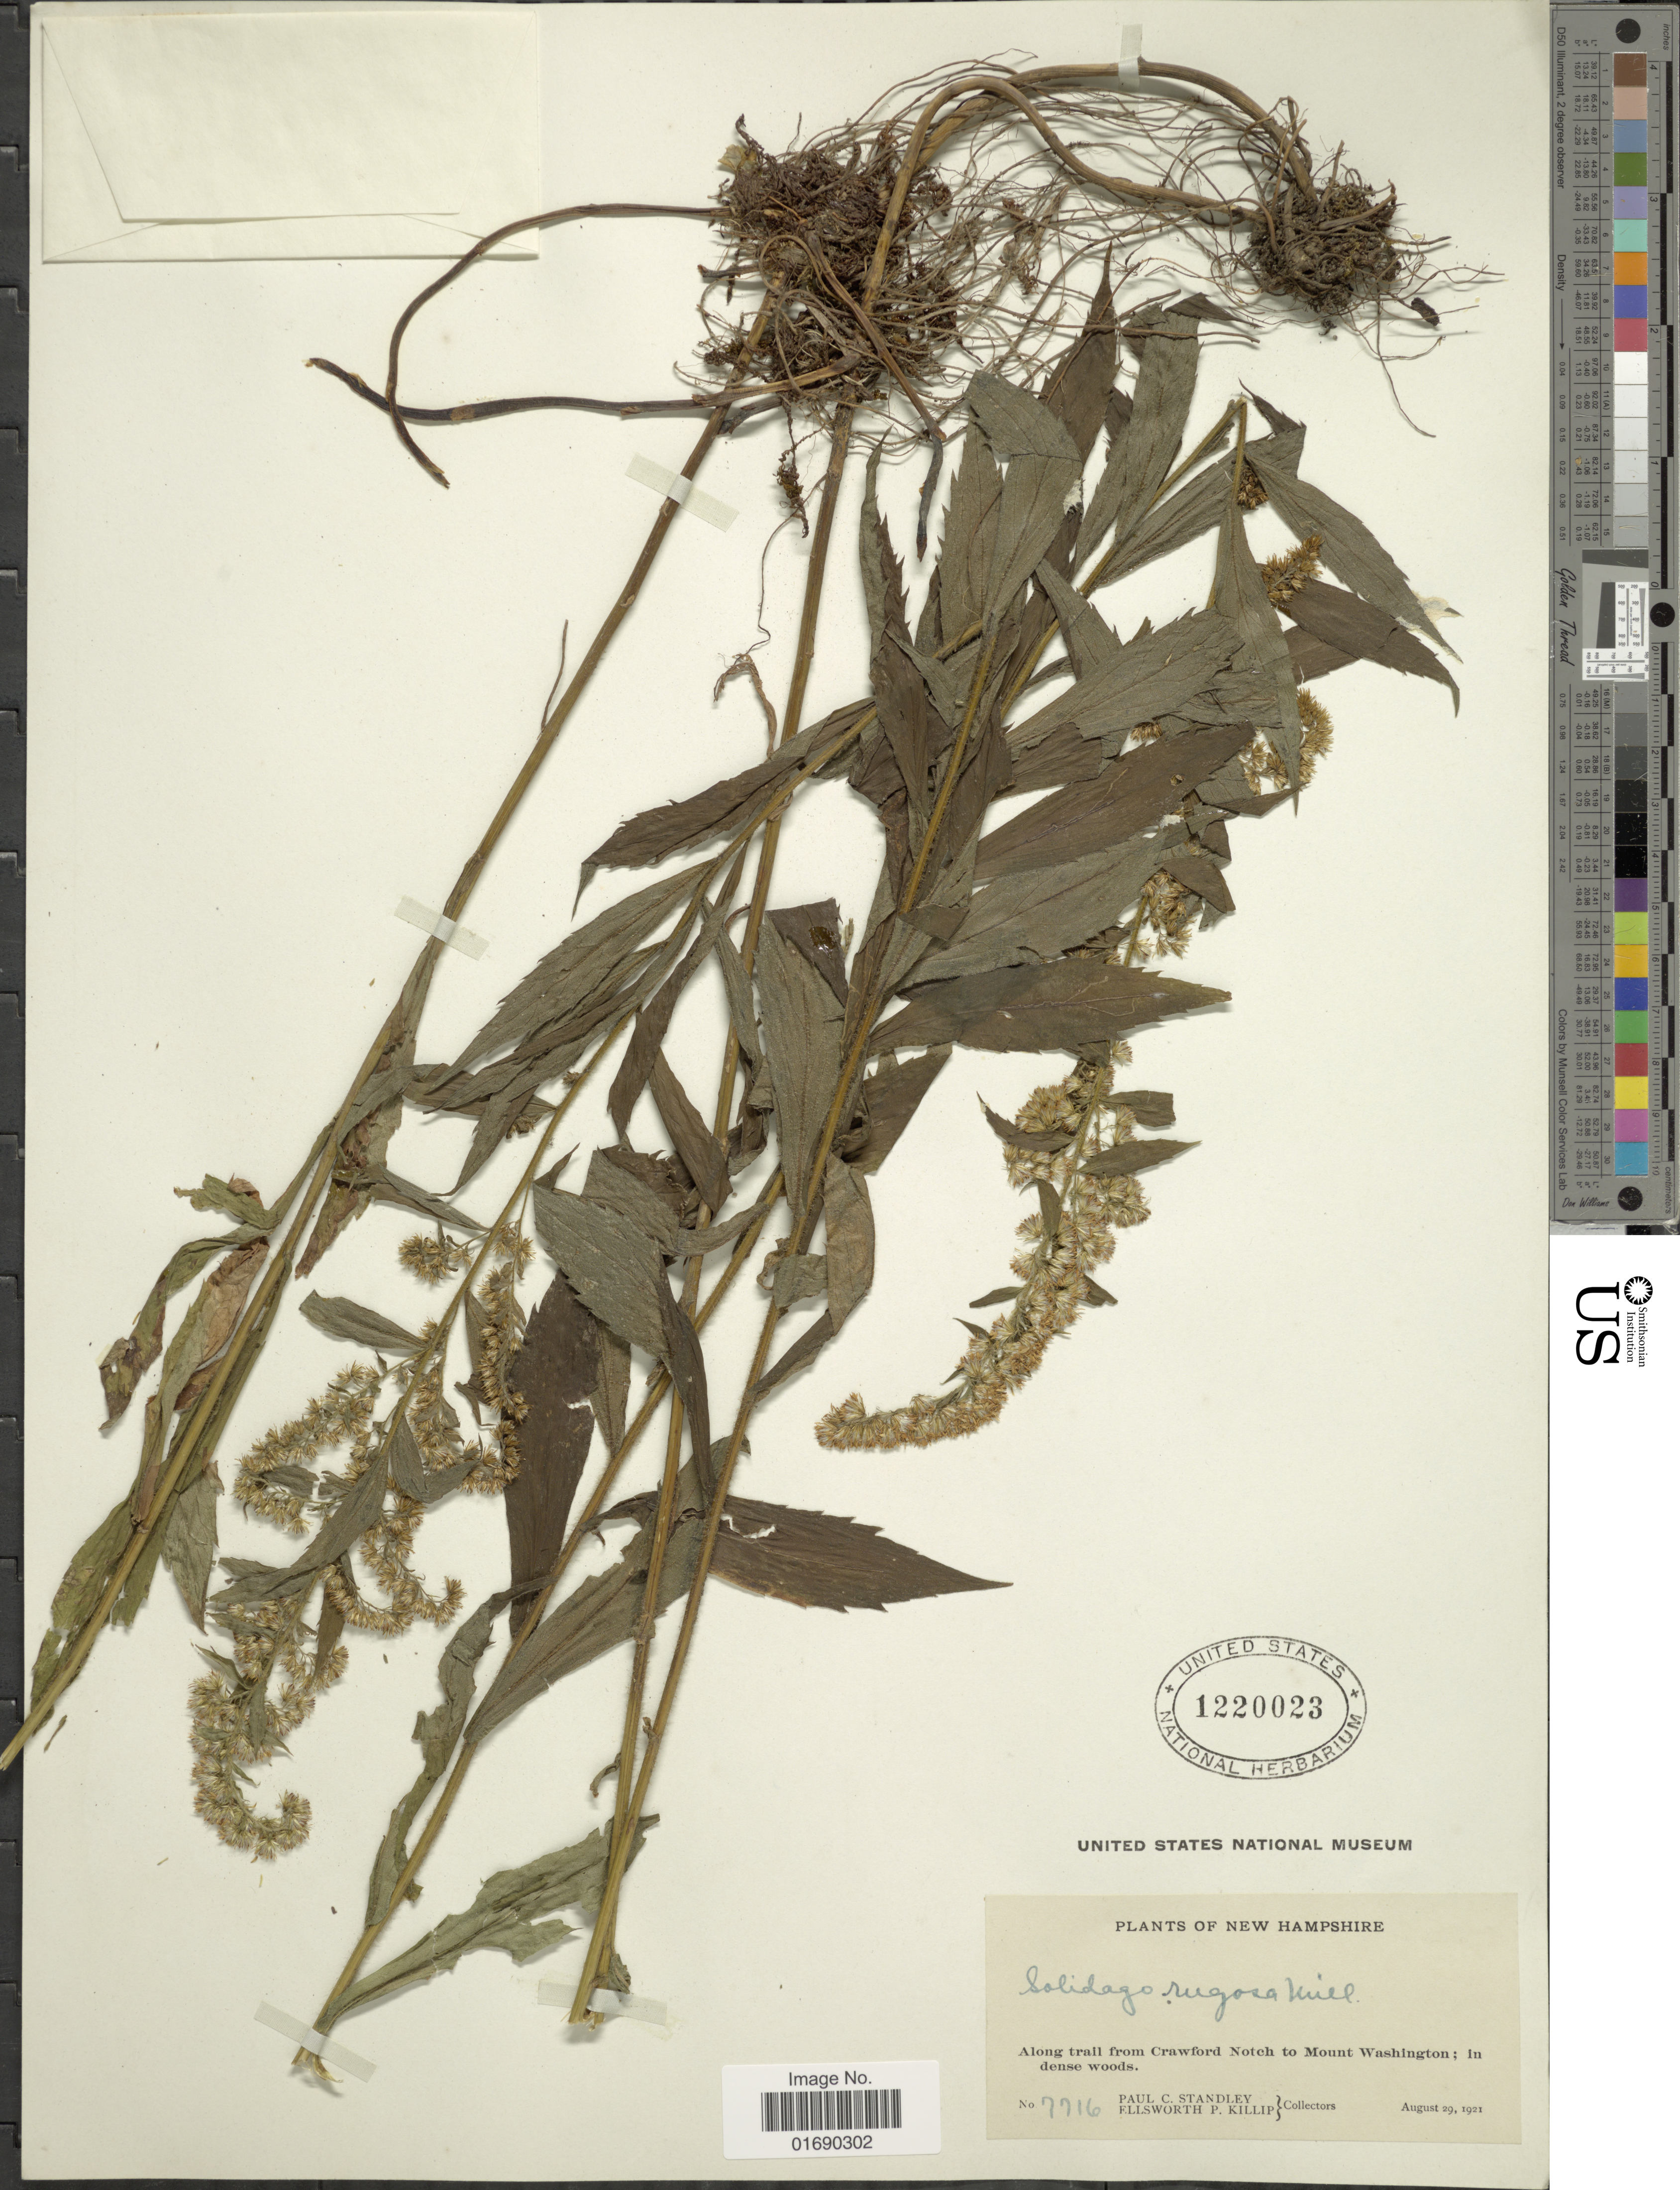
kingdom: Plantae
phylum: Tracheophyta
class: Magnoliopsida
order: Asterales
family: Asteraceae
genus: Solidago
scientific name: Solidago rugosa var. villosa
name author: Mill.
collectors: P. C. Standley & E. P. Killip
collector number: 7716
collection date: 1921-08-29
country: United States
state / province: New Hampshire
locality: Along trail from Crawford Notch to Mount Washington; in dense woods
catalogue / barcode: US 1220023